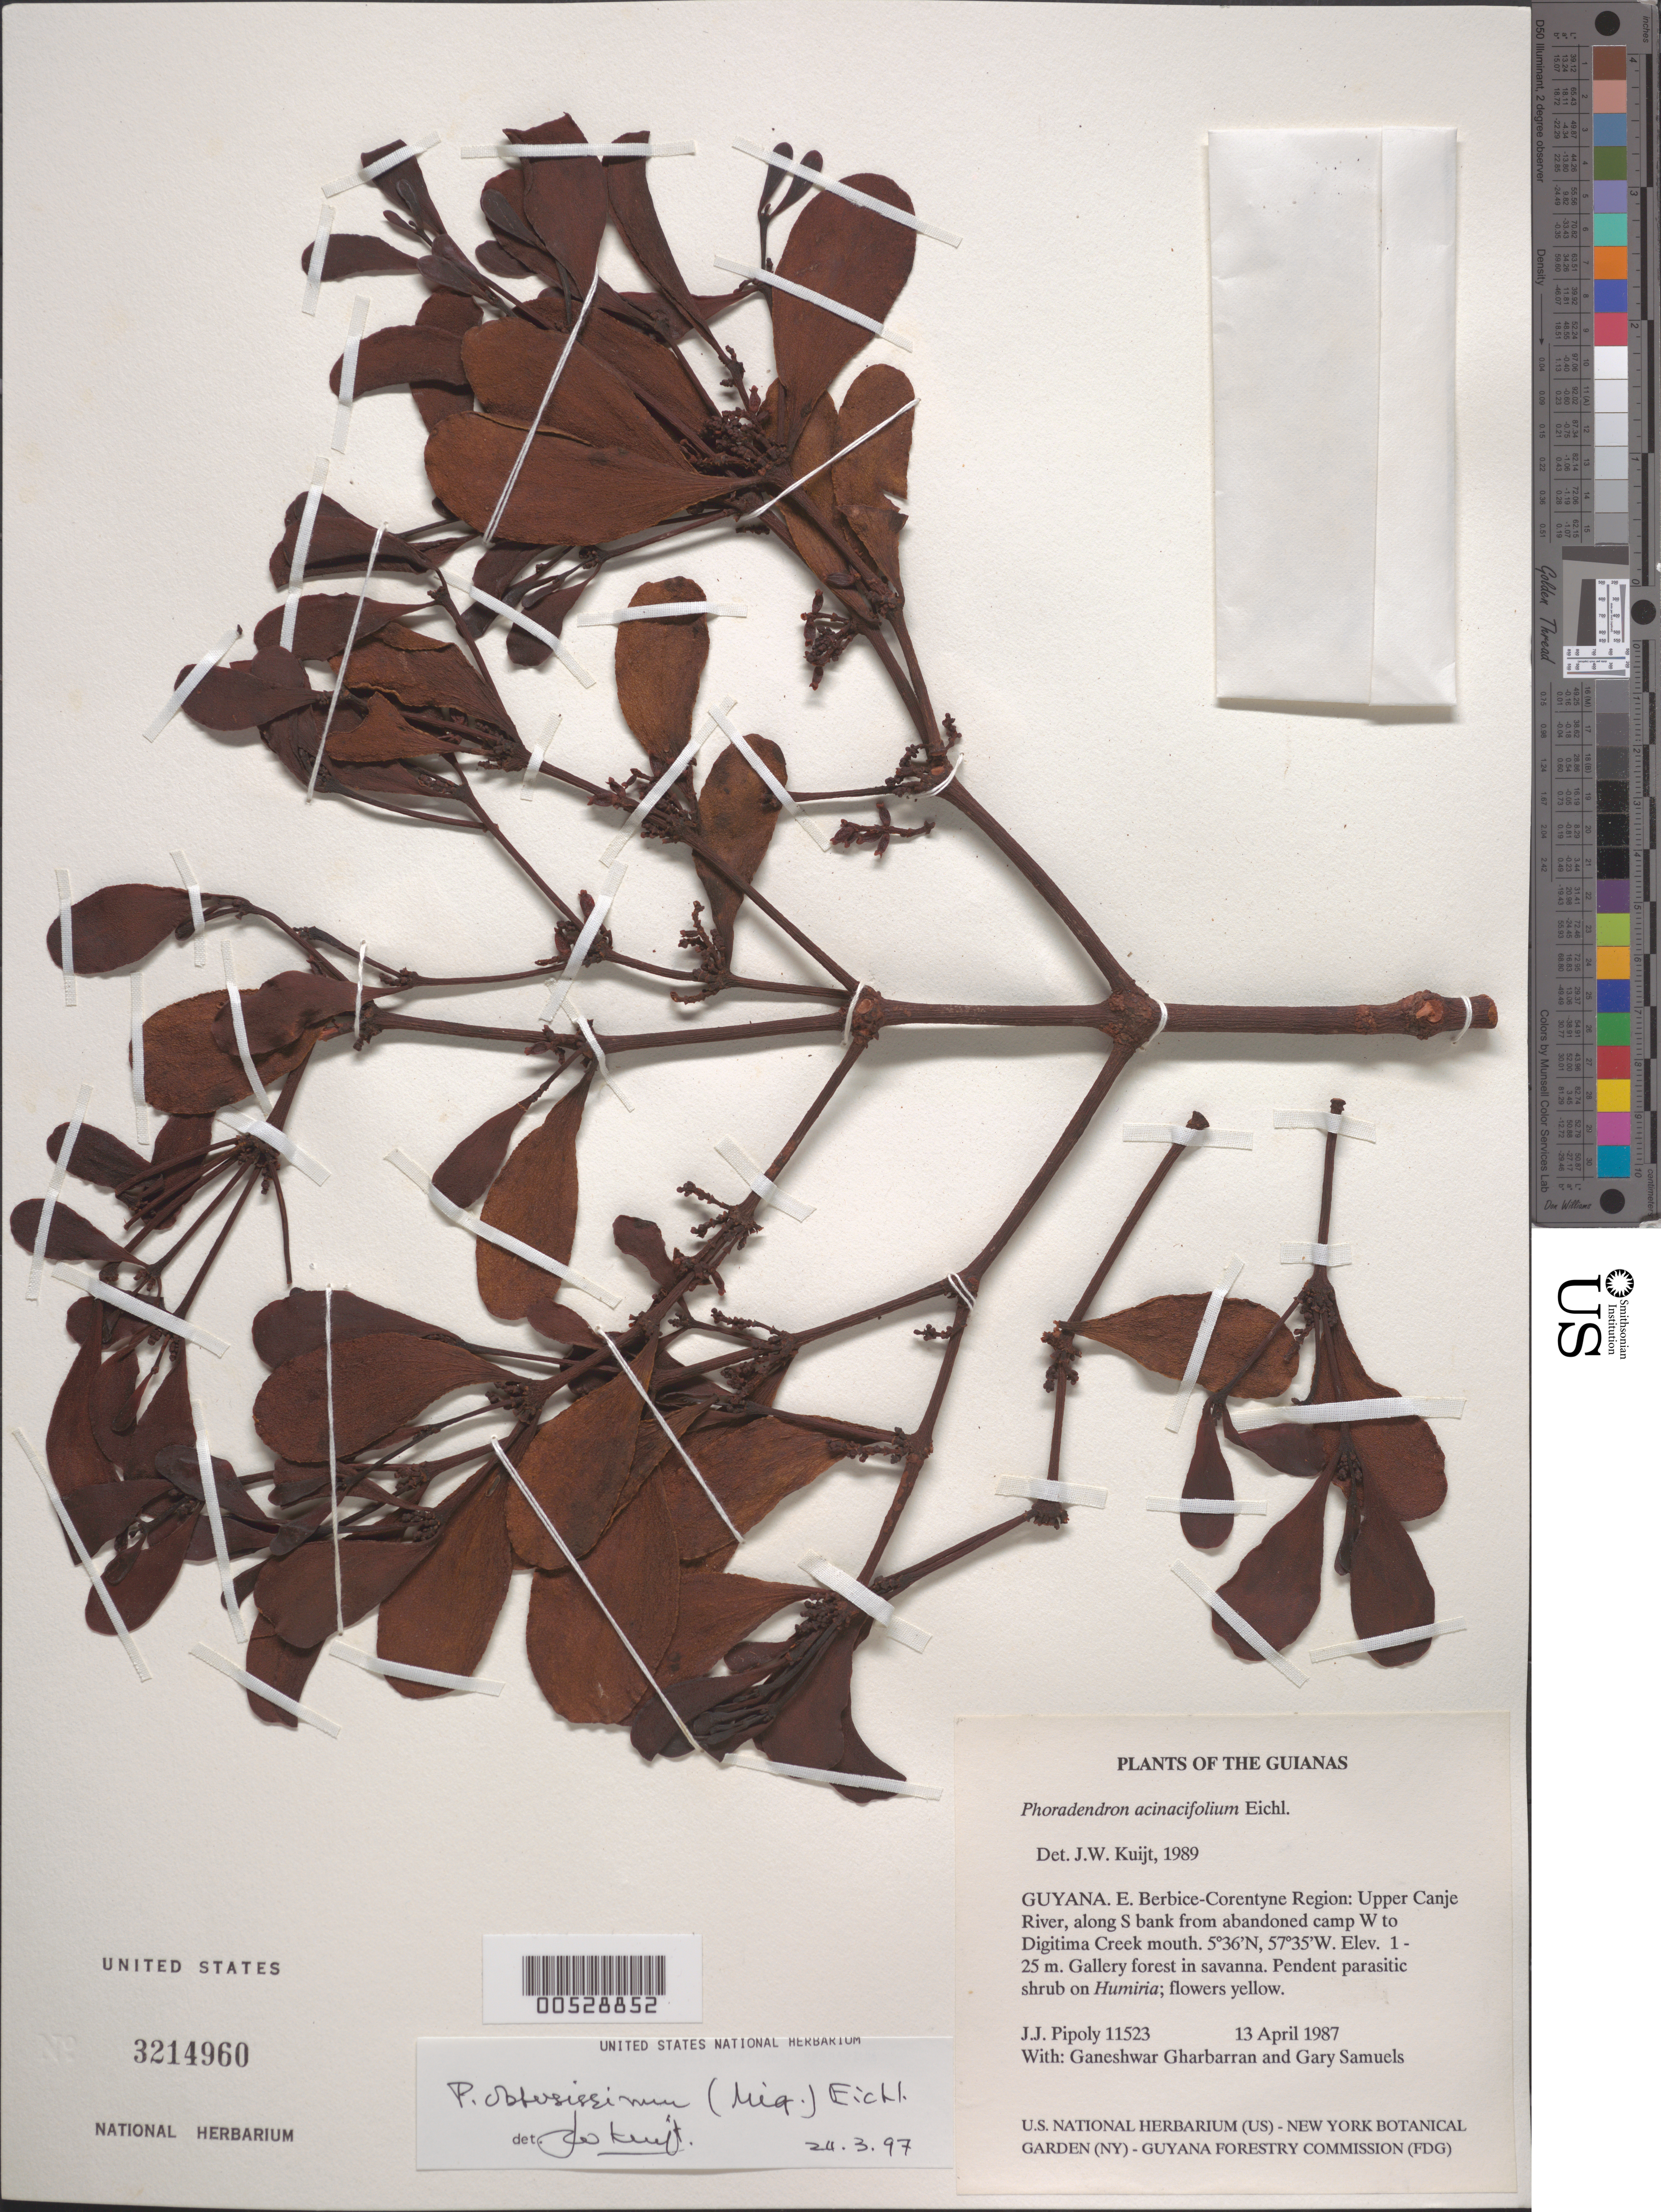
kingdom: Plantae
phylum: Tracheophyta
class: Magnoliopsida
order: Santalales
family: Viscaceae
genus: Phoradendron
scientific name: Phoradendron obtusissimum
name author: (Miq.) Eichler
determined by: Kuijt, Job, (CANADA)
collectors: J. J. Pipoly, G. Gharbarran & G. Samuels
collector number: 11523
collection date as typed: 13 April 1987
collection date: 1987-04-13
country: Guyana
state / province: E. Berbice-Corentyne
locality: Upper Canje River, S bank from abandoned Amerindian logging camp W to Digitima Cr. mouth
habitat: Gallery forest in savanna; Eperua and Parinari dominants, most plants covered with small, black, stinging ants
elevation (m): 1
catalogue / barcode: US 3214960